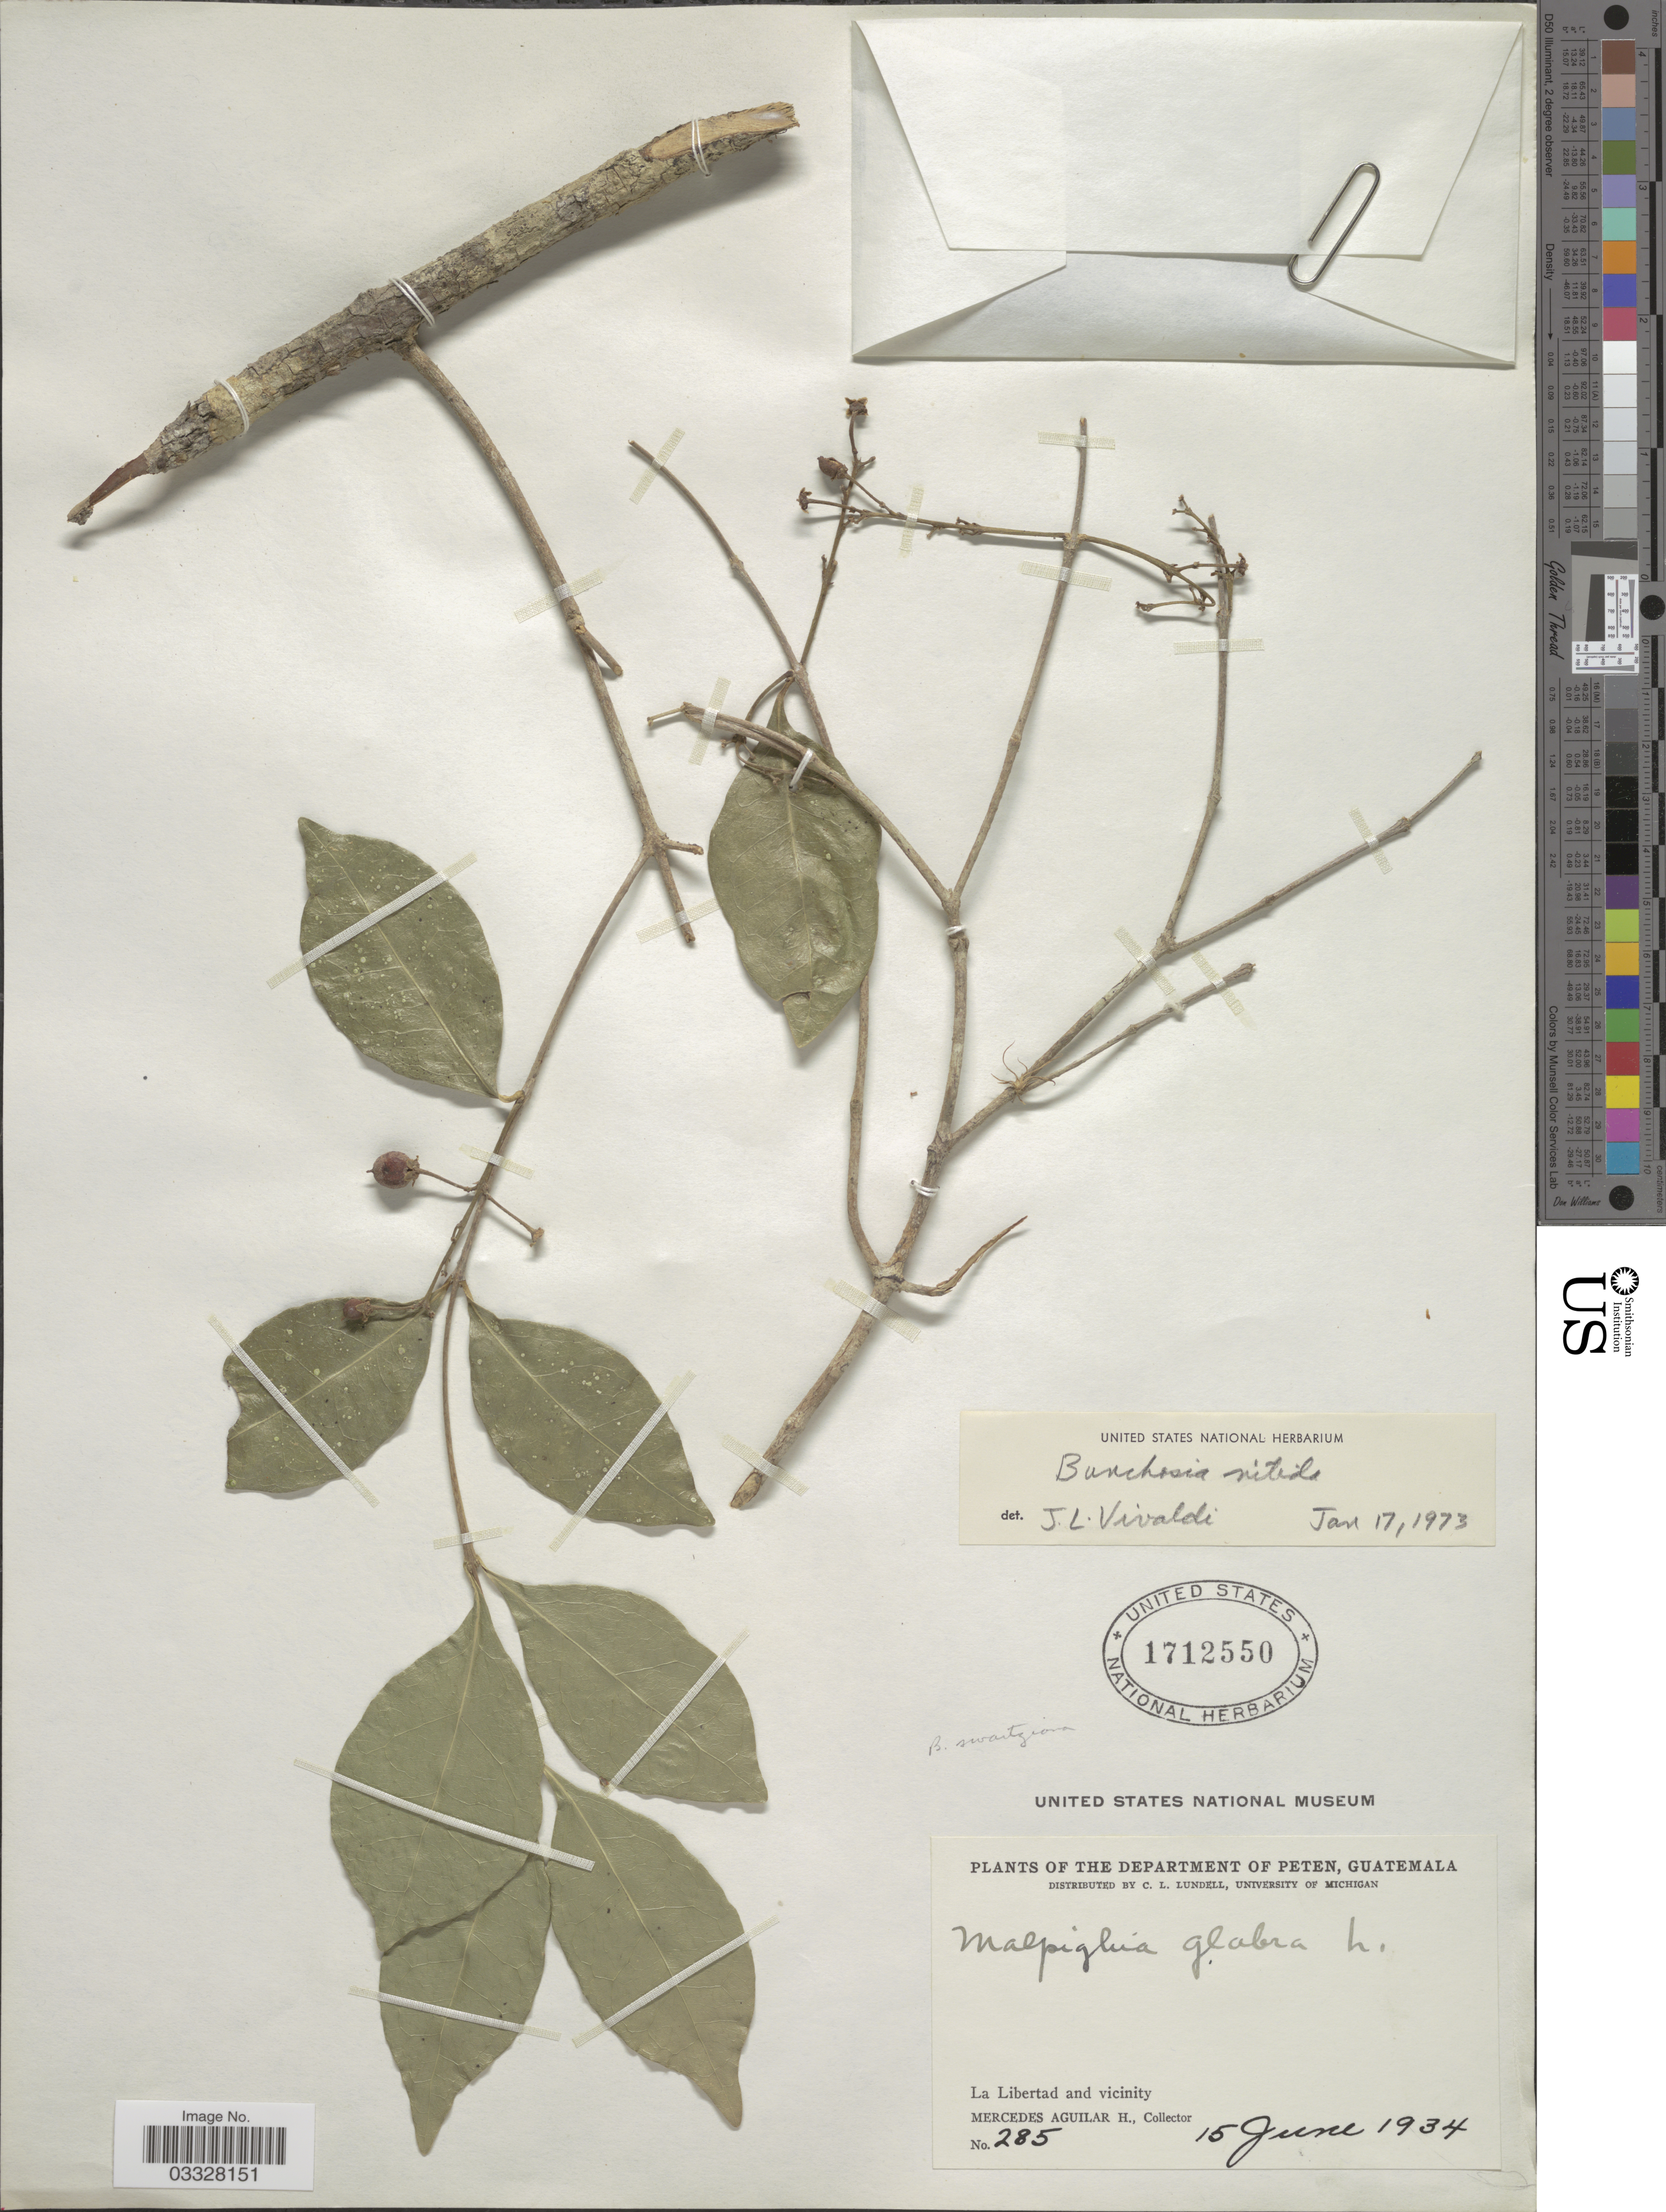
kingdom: Plantae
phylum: Tracheophyta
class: Magnoliopsida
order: Malpighiales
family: Malpighiaceae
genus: Bunchosia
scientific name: Bunchosia swartziana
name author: Griseb.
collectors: M. Aguilar H.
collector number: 285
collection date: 1934-06-15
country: Guatemala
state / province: El Petén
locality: The Department of Peten. La Libertad and vicinity.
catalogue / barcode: US 1712550